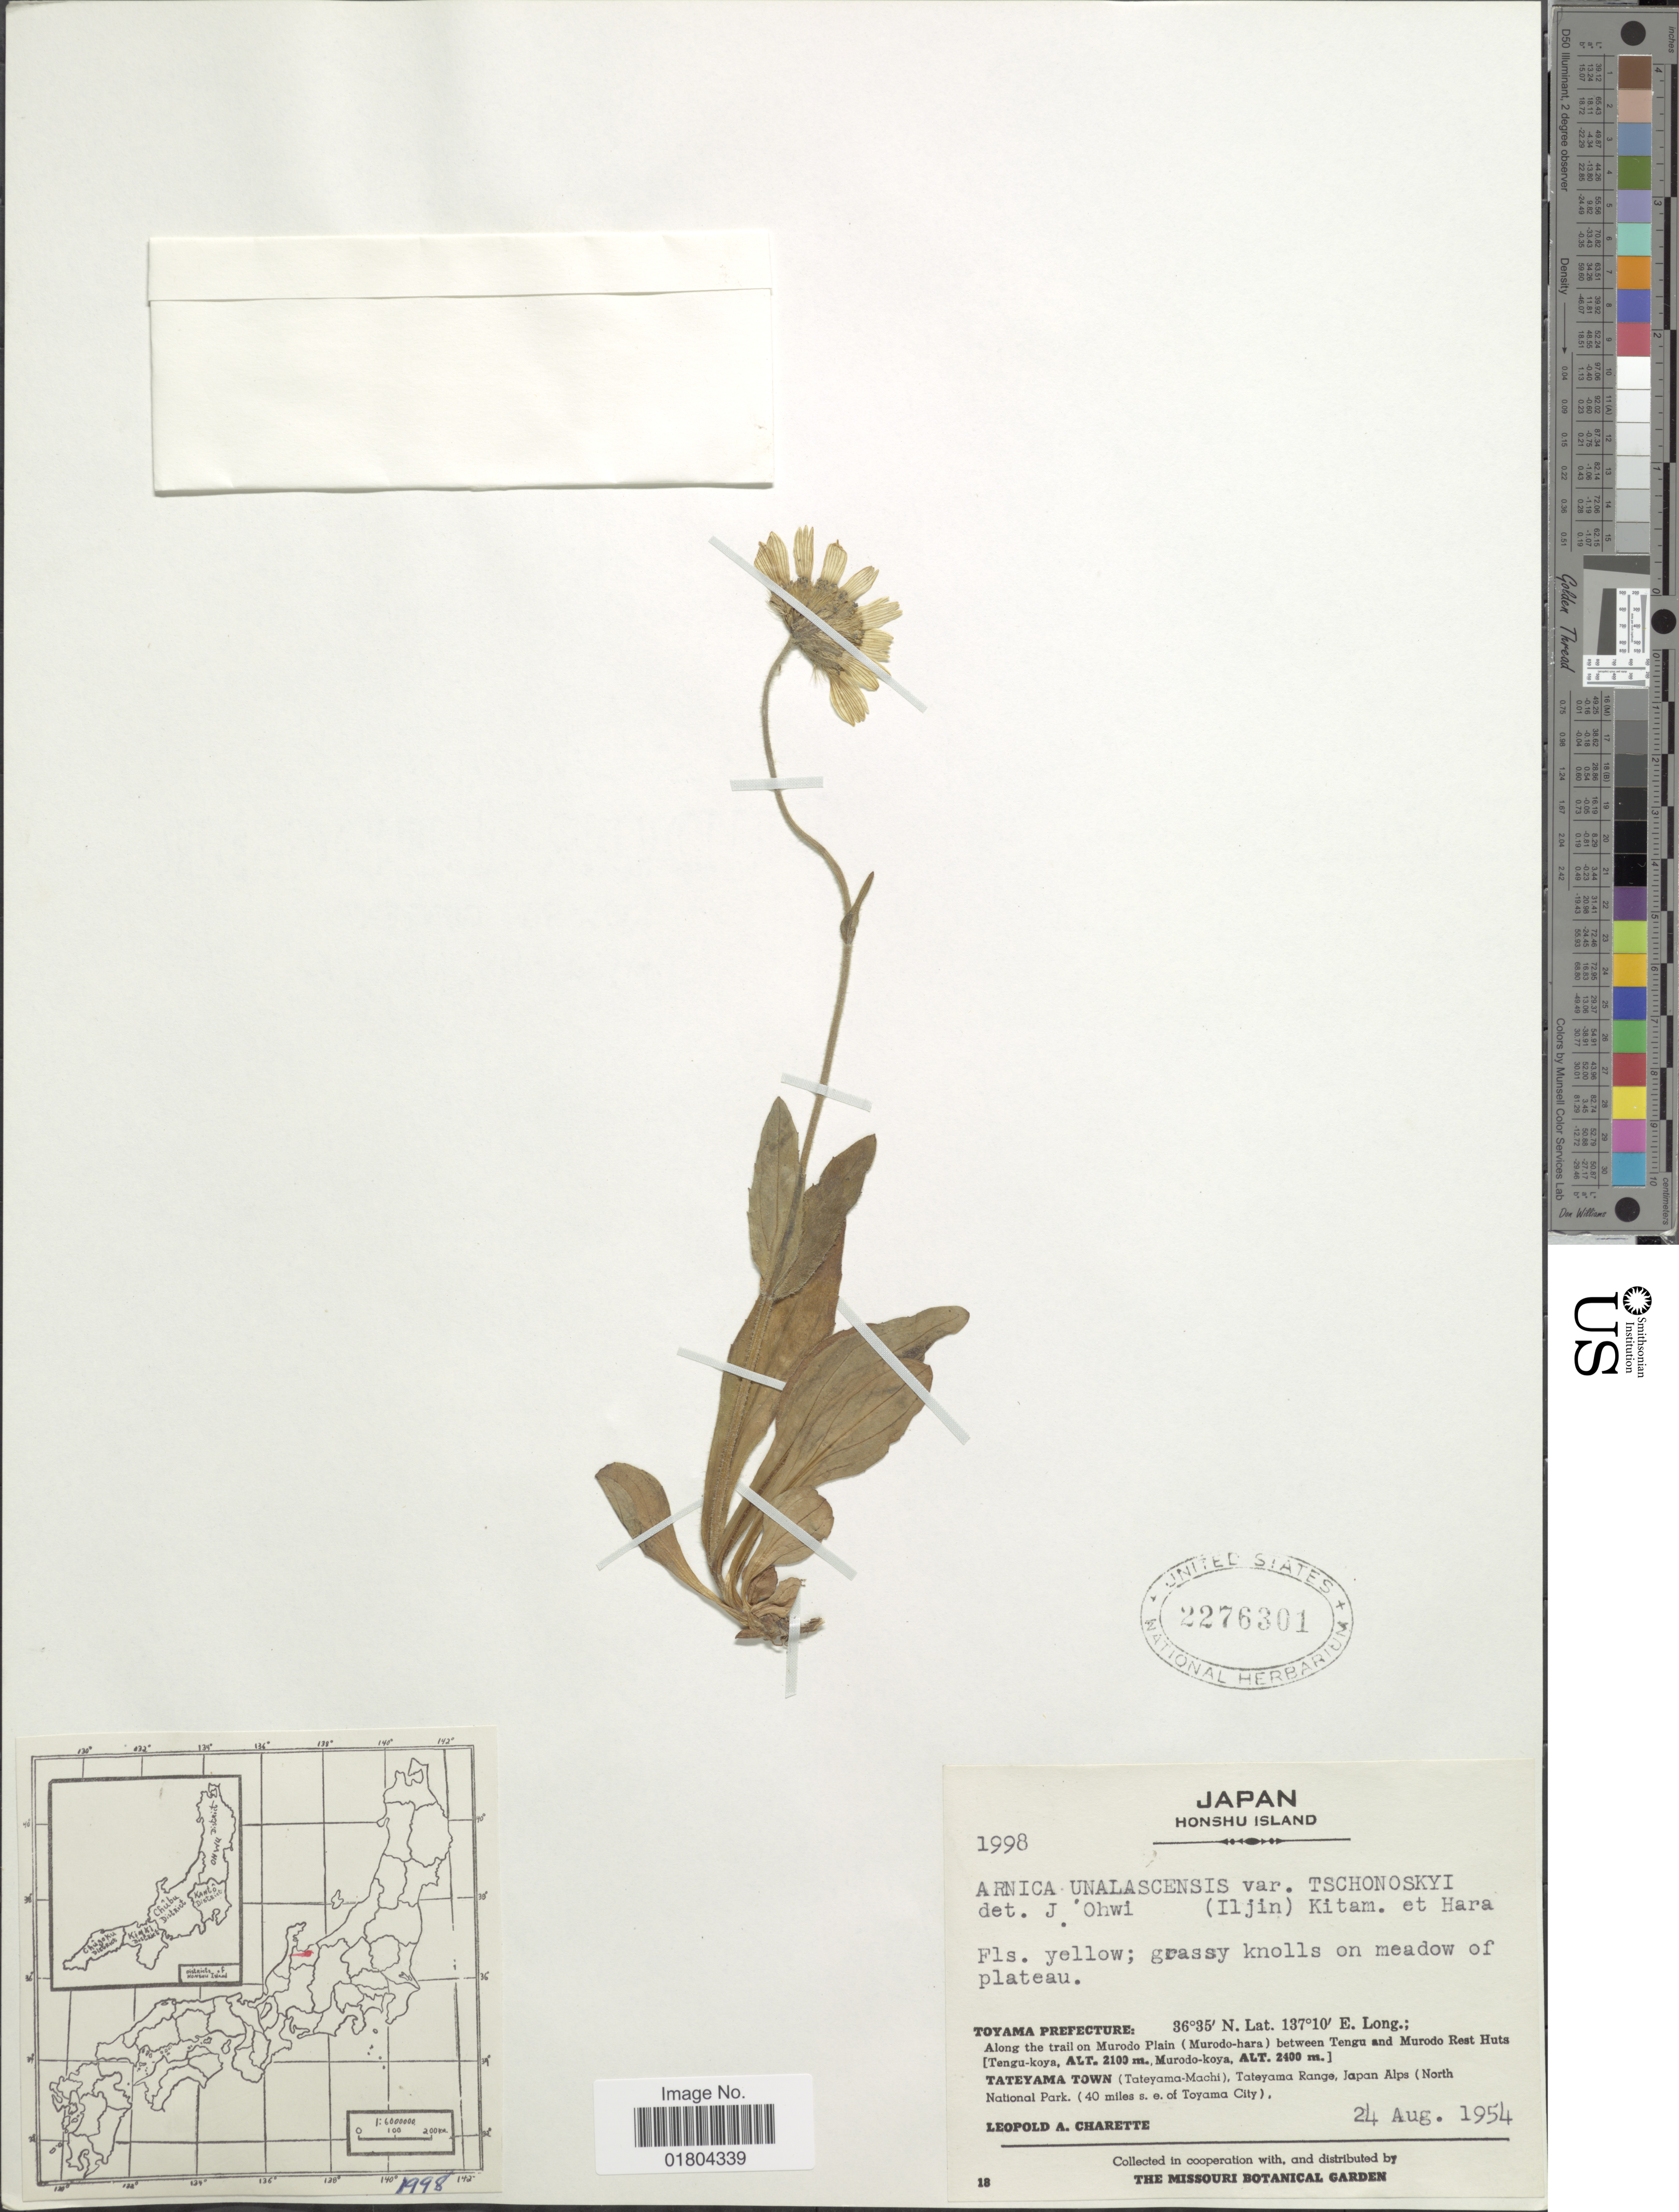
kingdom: Plantae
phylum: Tracheophyta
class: Magnoliopsida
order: Asterales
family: Asteraceae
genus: Arnica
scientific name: Arnica unalaschcensis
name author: Less.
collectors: L. A. Charette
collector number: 1998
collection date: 1954-08-24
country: Japan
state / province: Toyama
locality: Honshu Island, Toyama Prefecture: Along the trail on Murodo Plain (Murodo-hara) between Tengu and Murodo Rest Huts [Tengu-koya, Murodo-hara] Tatayama Town (Tateyama-Machi), Tateyama Range, Japan Alps (North National Park) (40 miles s.e. of Toyama City)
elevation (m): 2100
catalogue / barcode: US 2276301